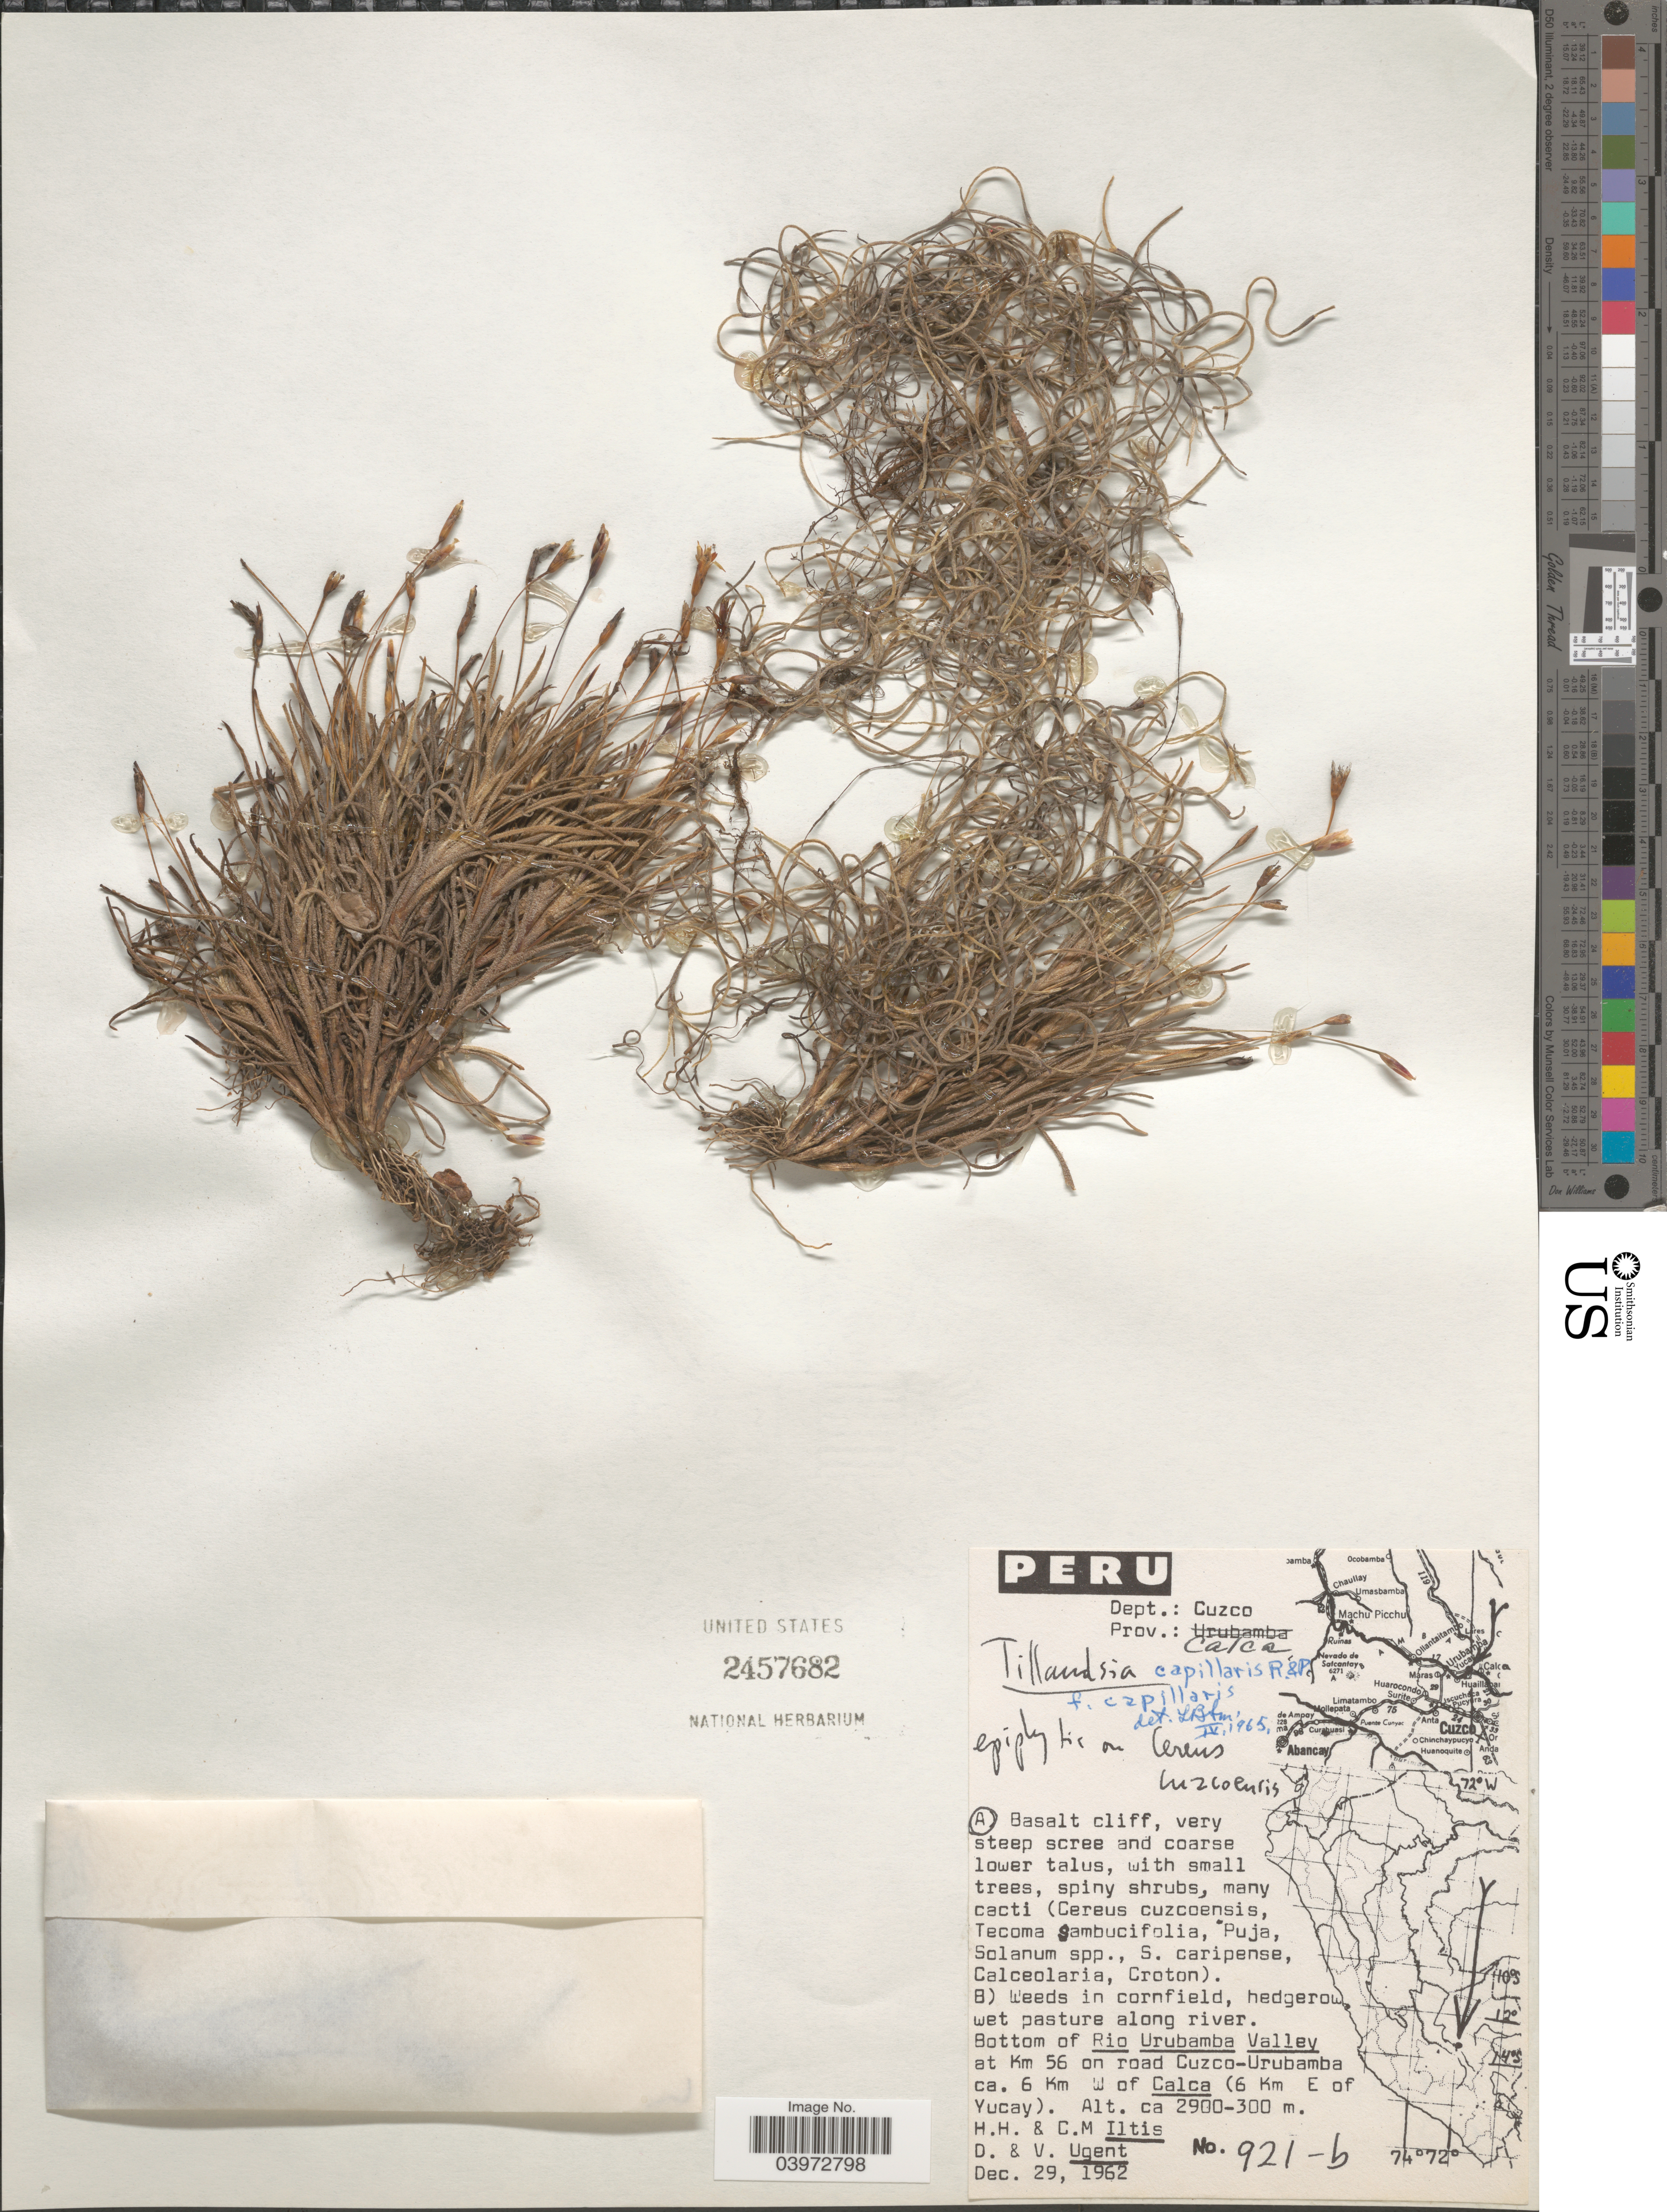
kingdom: Plantae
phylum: Tracheophyta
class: Liliopsida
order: Poales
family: Bromeliaceae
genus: Tillandsia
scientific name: Tillandsia capillaris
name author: Ruiz & Pav.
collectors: H. H. Iltis, C. M Iltis, D. Ugent & V. Ugent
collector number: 921-b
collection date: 1962-12-29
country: Peru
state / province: Cusco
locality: Dept.: Cuzco. Prov. Calca. Bottom of Rio Urubamba Valley at Km 56 on road Cuzco-Urubamba ca. 6 Km W of Calca (6 Km E of Yucay).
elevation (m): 300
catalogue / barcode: US 2457682